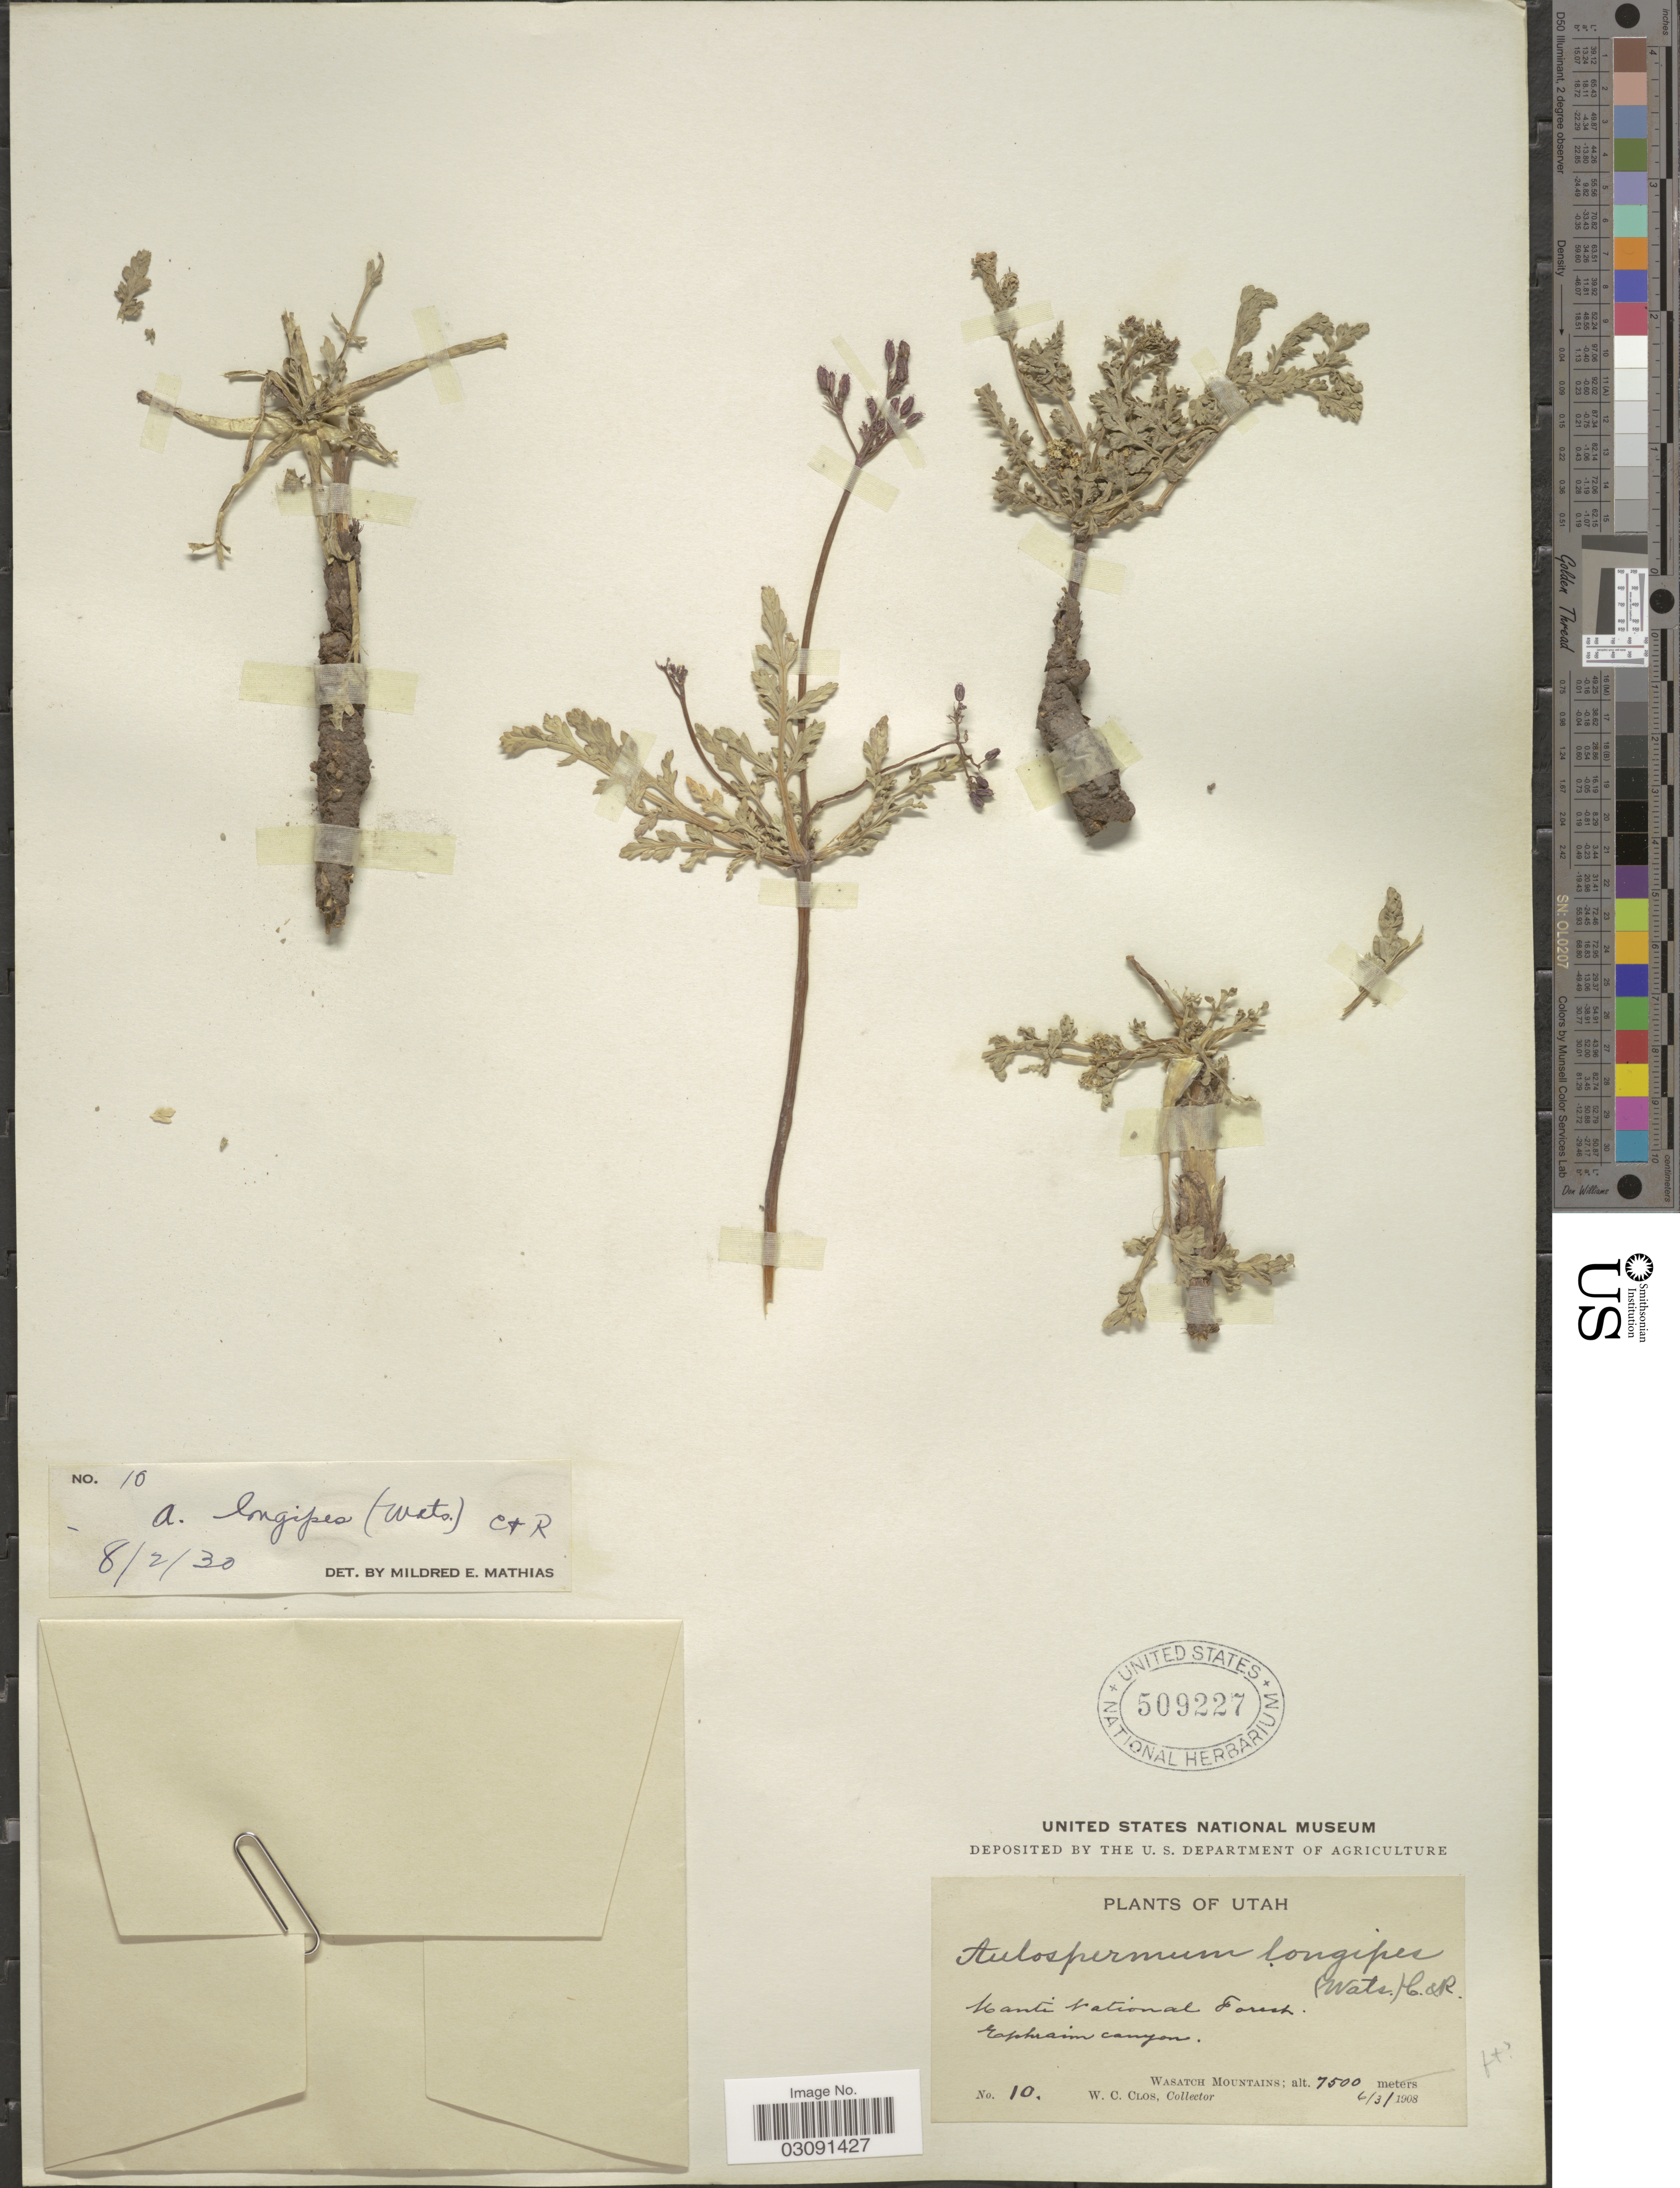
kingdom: Plantae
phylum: Tracheophyta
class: Magnoliopsida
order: Apiales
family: Apiaceae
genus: Cymopterus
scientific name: Cymopterus longipes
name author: S. Watson in C. King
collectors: W. C. Clos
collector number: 10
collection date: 1908-06-03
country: United States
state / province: Utah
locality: Manti National Forest. Ephraim canyon. Wasatch Mountains.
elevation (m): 7500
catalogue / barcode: US 509227